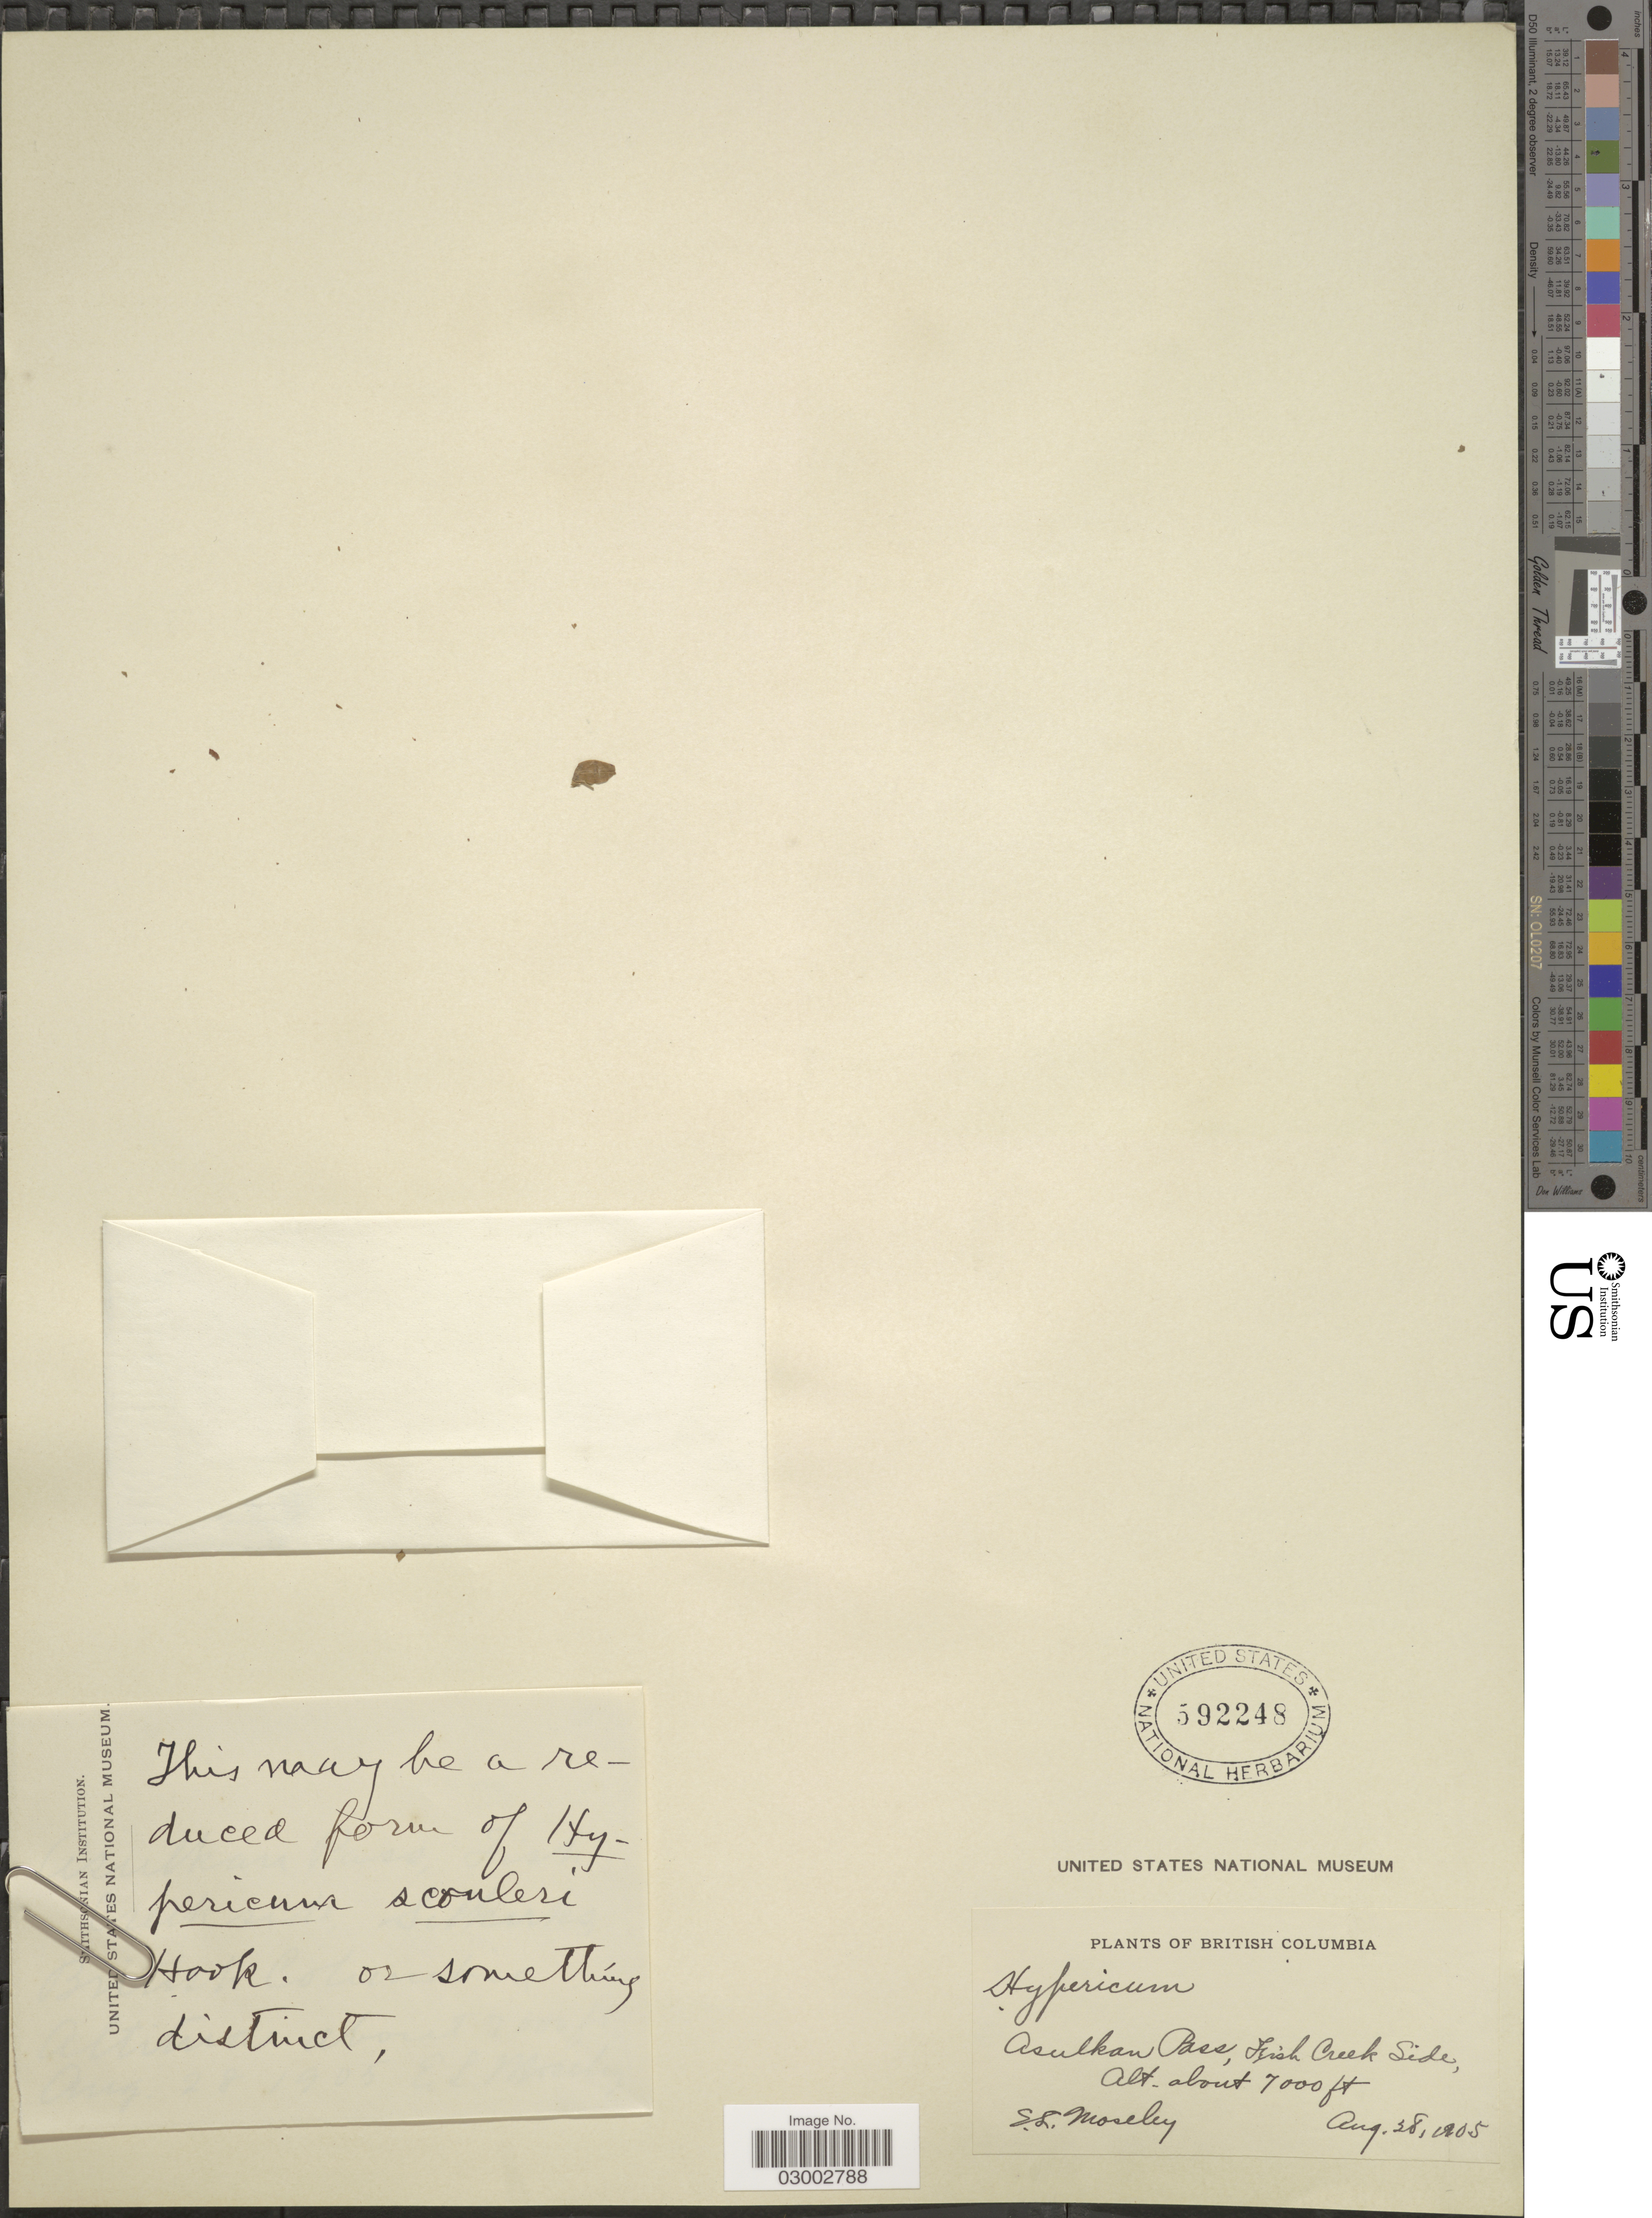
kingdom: Plantae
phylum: Tracheophyta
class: Magnoliopsida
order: Malpighiales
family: Hypericaceae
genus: Hypericum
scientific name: Hypericum scouleri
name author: Hook.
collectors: E. Moseley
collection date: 1905-08-28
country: Canada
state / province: British Columbia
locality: Asulkan Pass, Fish Creek Side.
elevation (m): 2134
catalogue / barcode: US 592248